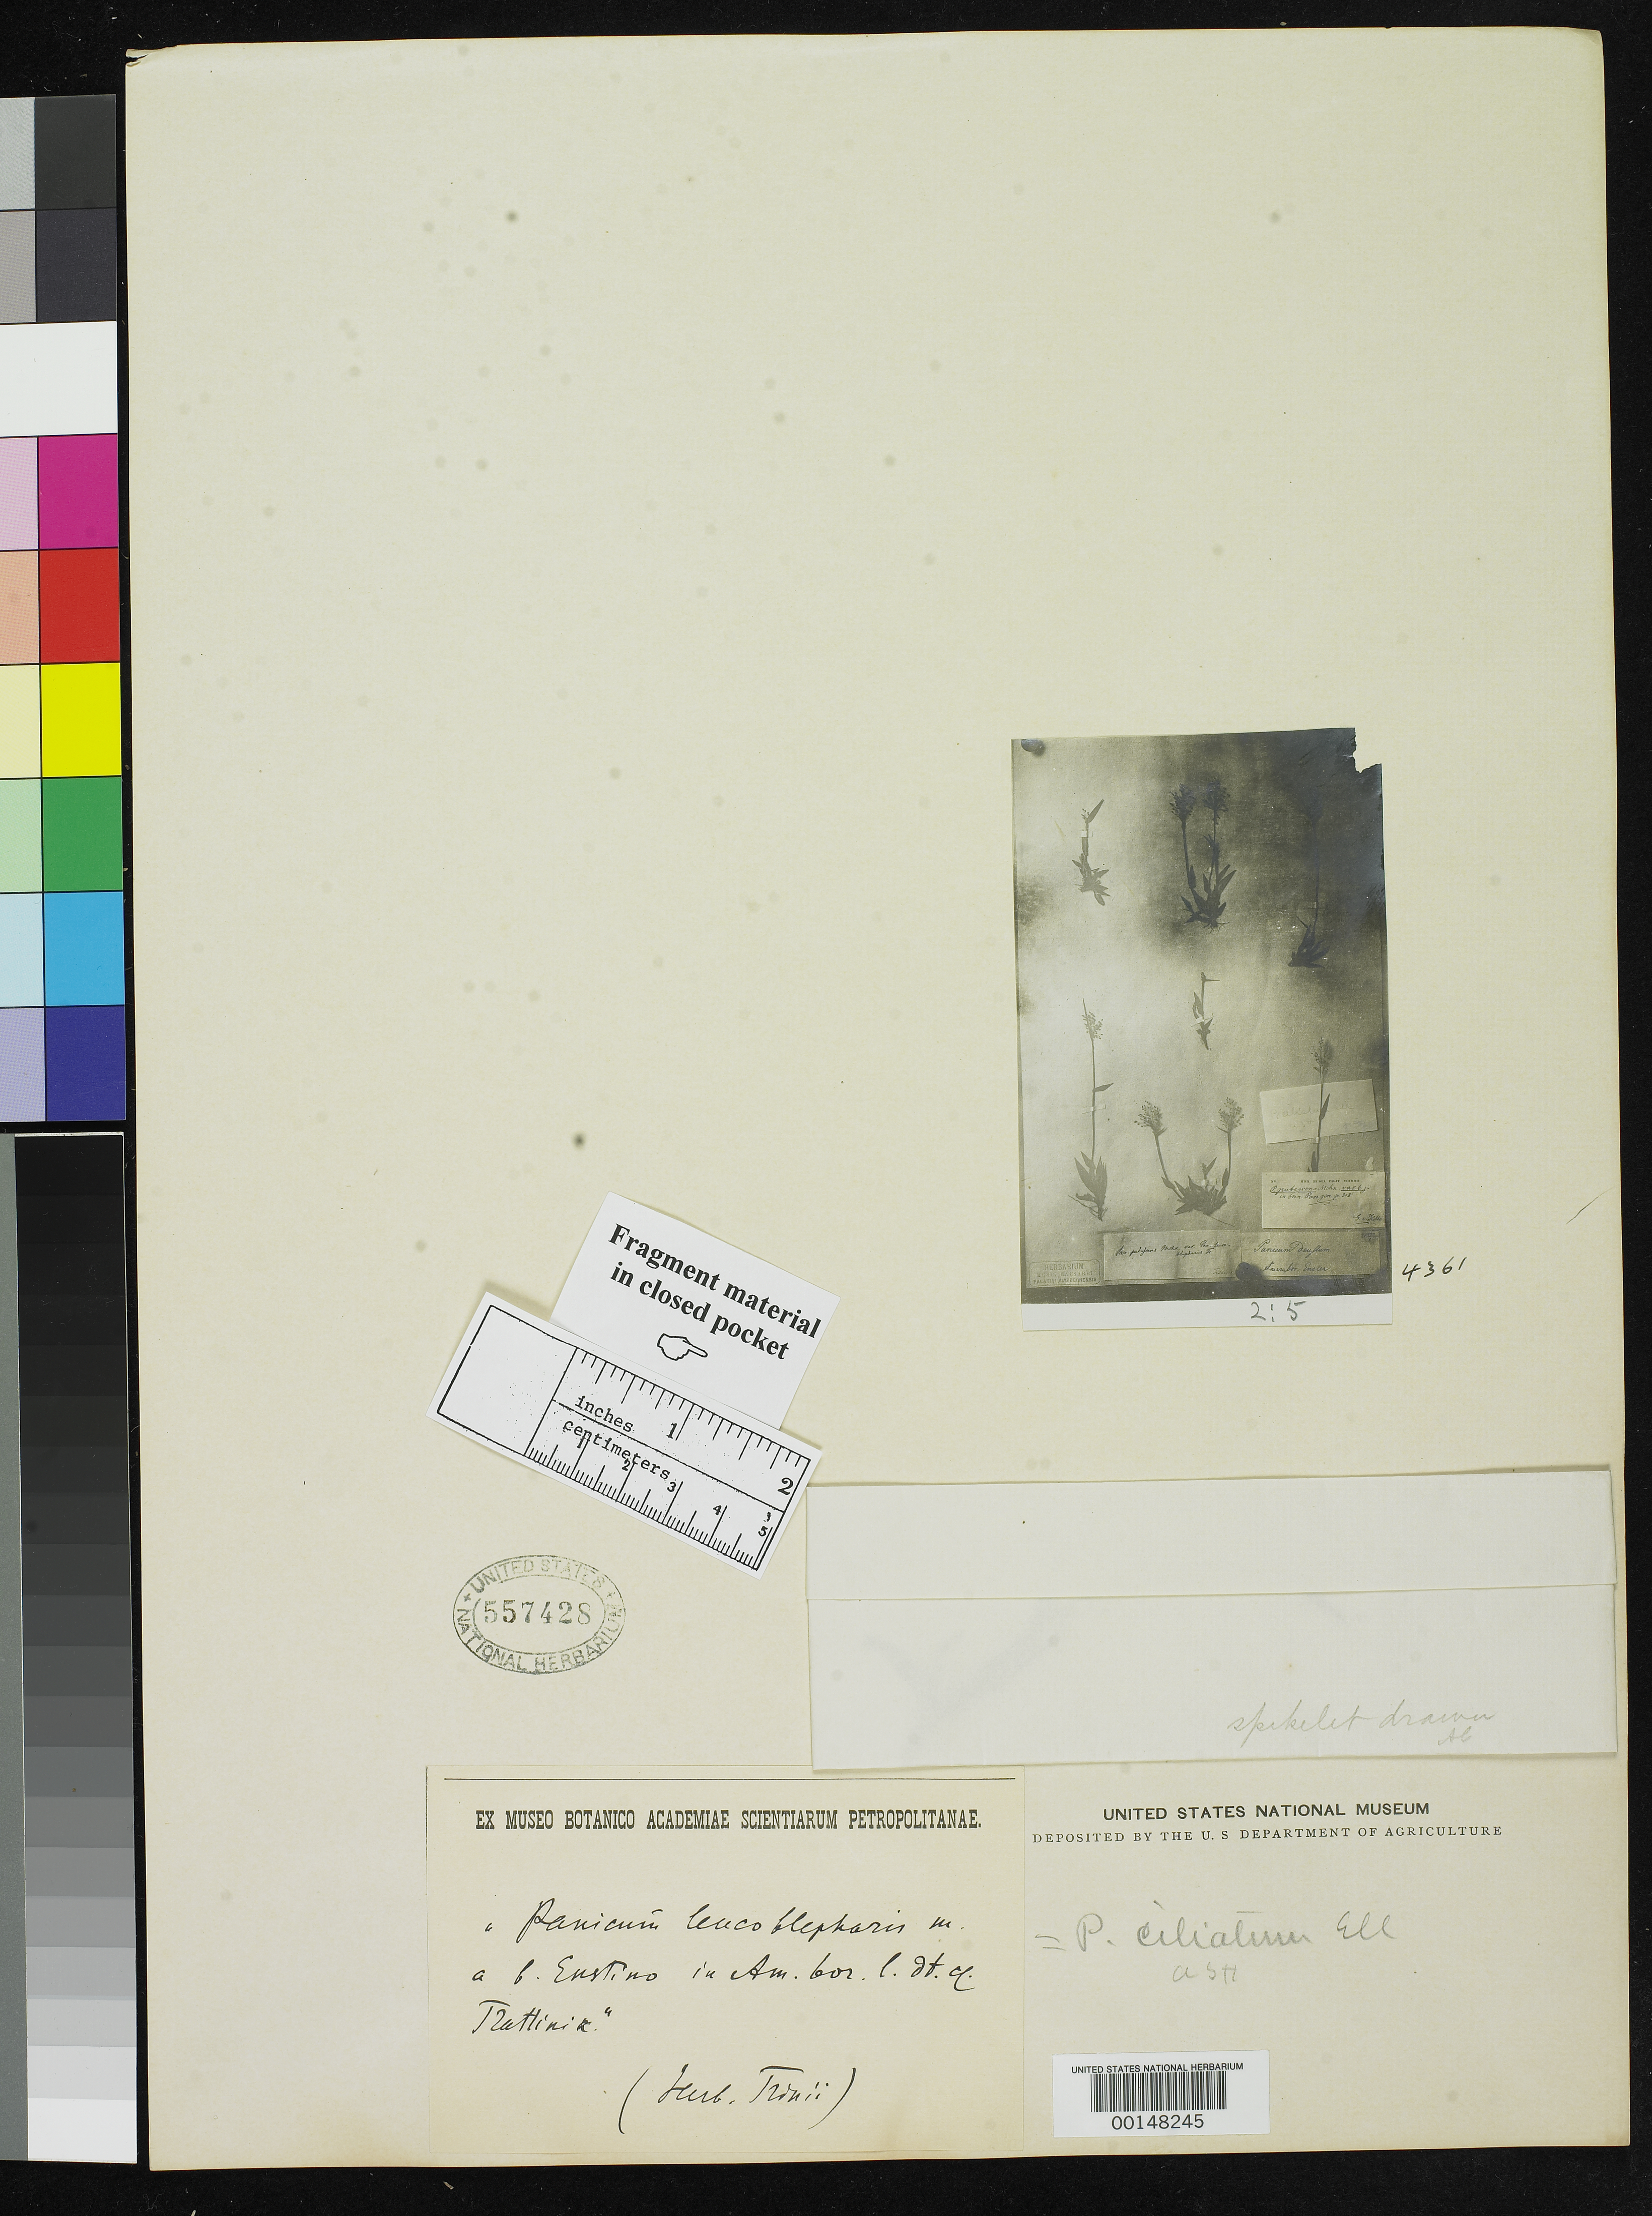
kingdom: Plantae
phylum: Tracheophyta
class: Liliopsida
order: Poales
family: Poaceae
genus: Panicum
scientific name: Panicum leucoblepharis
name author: Trin.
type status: Type Fragment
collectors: A. Enslen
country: United States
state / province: Georgia / Louisiana / North Carolina / South Carolina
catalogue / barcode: US 557428